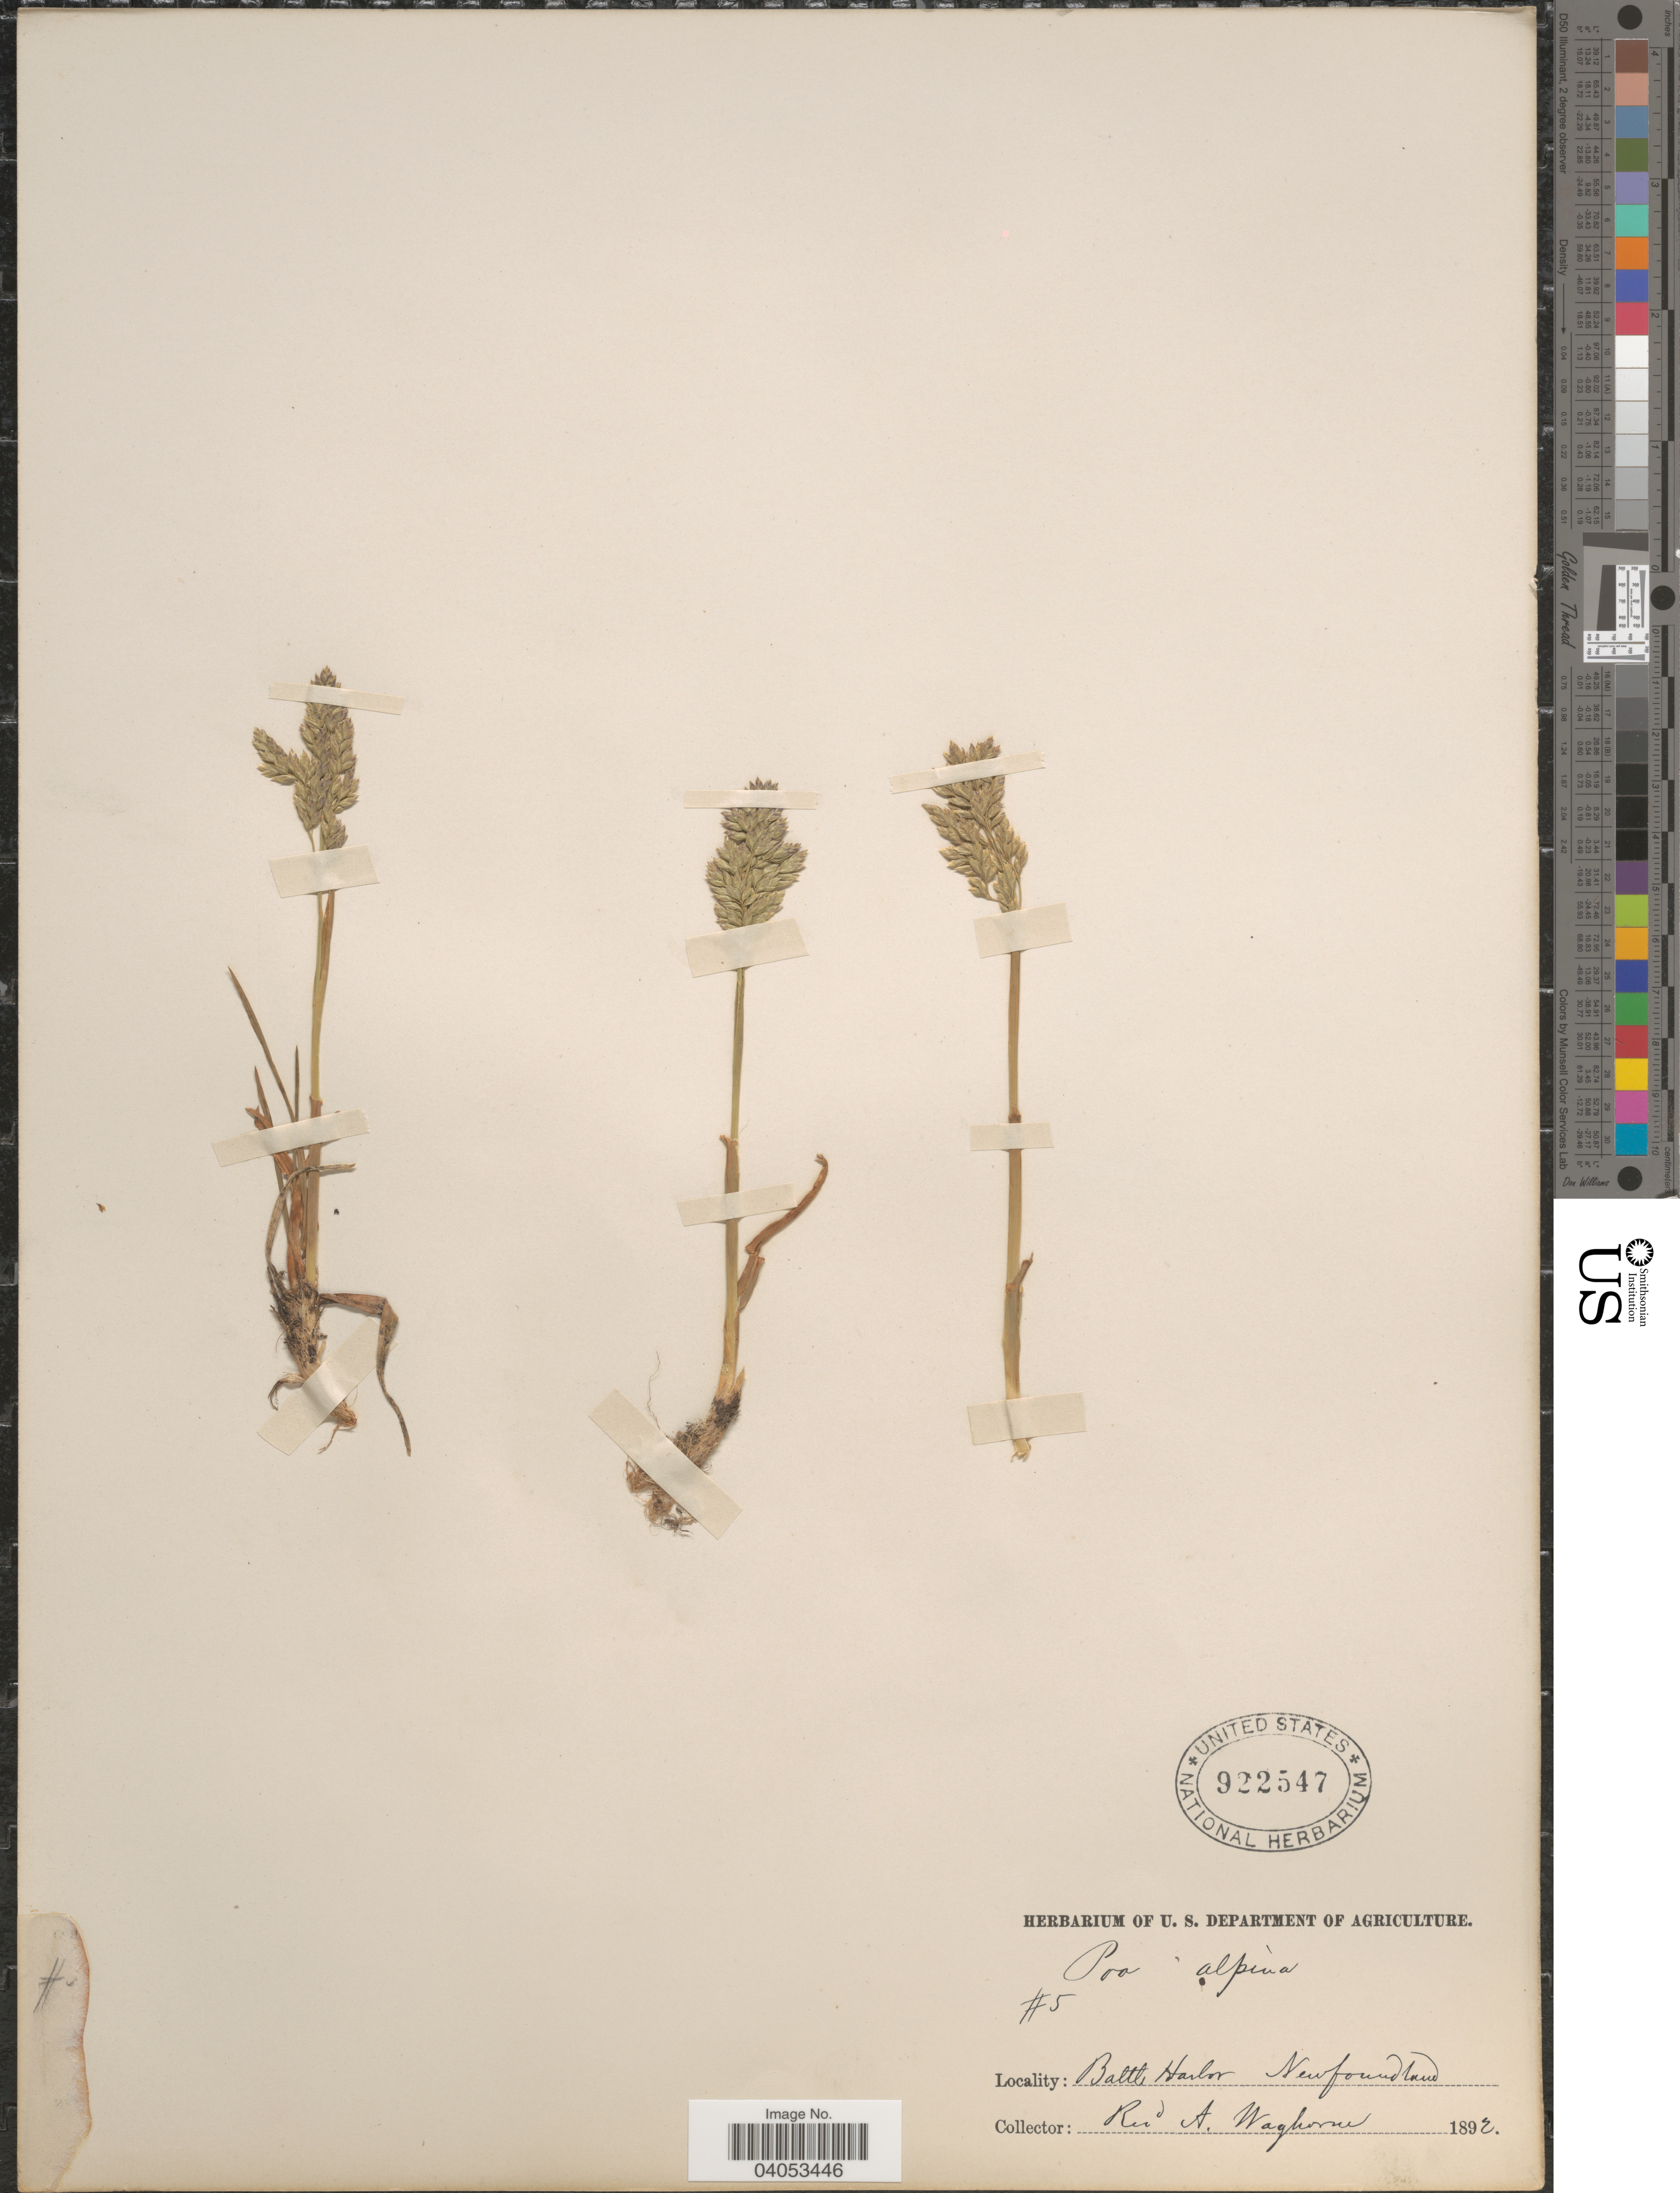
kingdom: Plantae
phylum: Tracheophyta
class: Liliopsida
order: Poales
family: Poaceae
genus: Poa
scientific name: Poa alpina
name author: L.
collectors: A. Waghorne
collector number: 5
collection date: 1892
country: Canada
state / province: Newfoundland and Labrador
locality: Battle Harbor.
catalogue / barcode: US 922547